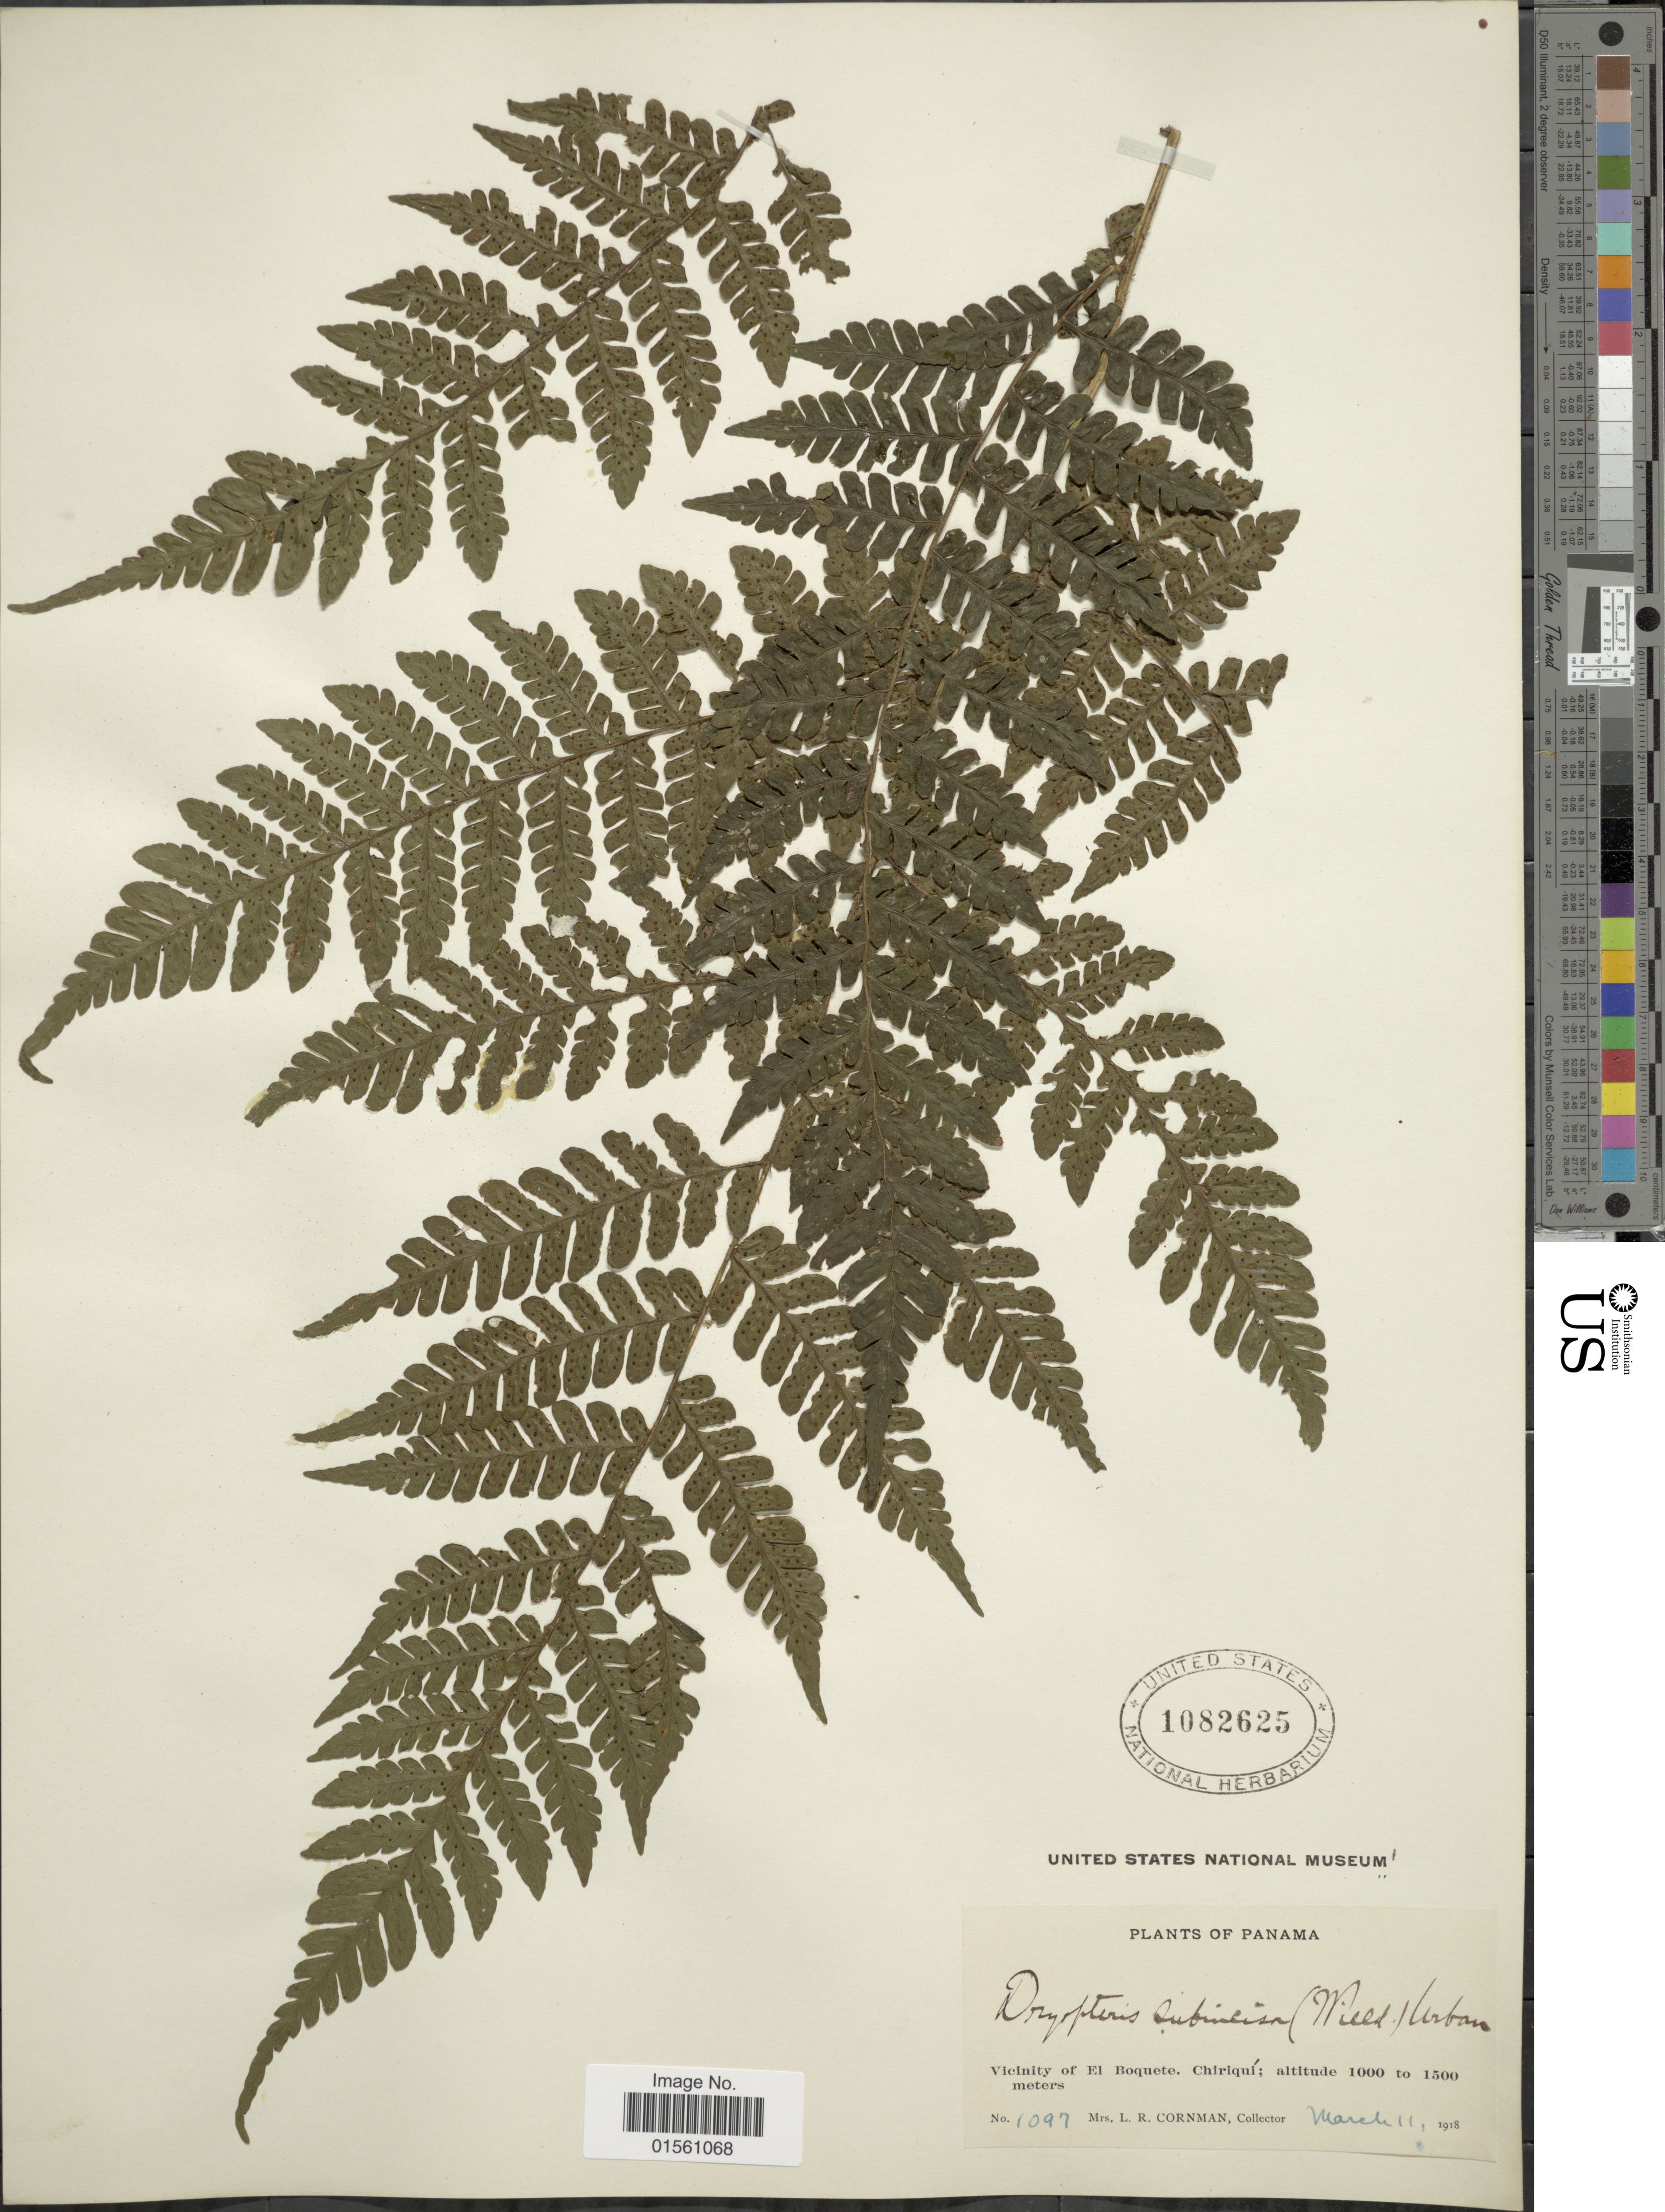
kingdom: Plantae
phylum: Tracheophyta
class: Polypodiopsida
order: Polypodiales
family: Dryopteridaceae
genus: Megalastrum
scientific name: Megalastrum subincisum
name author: (Willd.) A.R. Sm. & R.C. Moran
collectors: L. Cornman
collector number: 1097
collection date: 1918-03-11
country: Panama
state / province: Chiriqui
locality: Vicinity of El Boquete, Chiriqui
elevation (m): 1000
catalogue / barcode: US 1082625